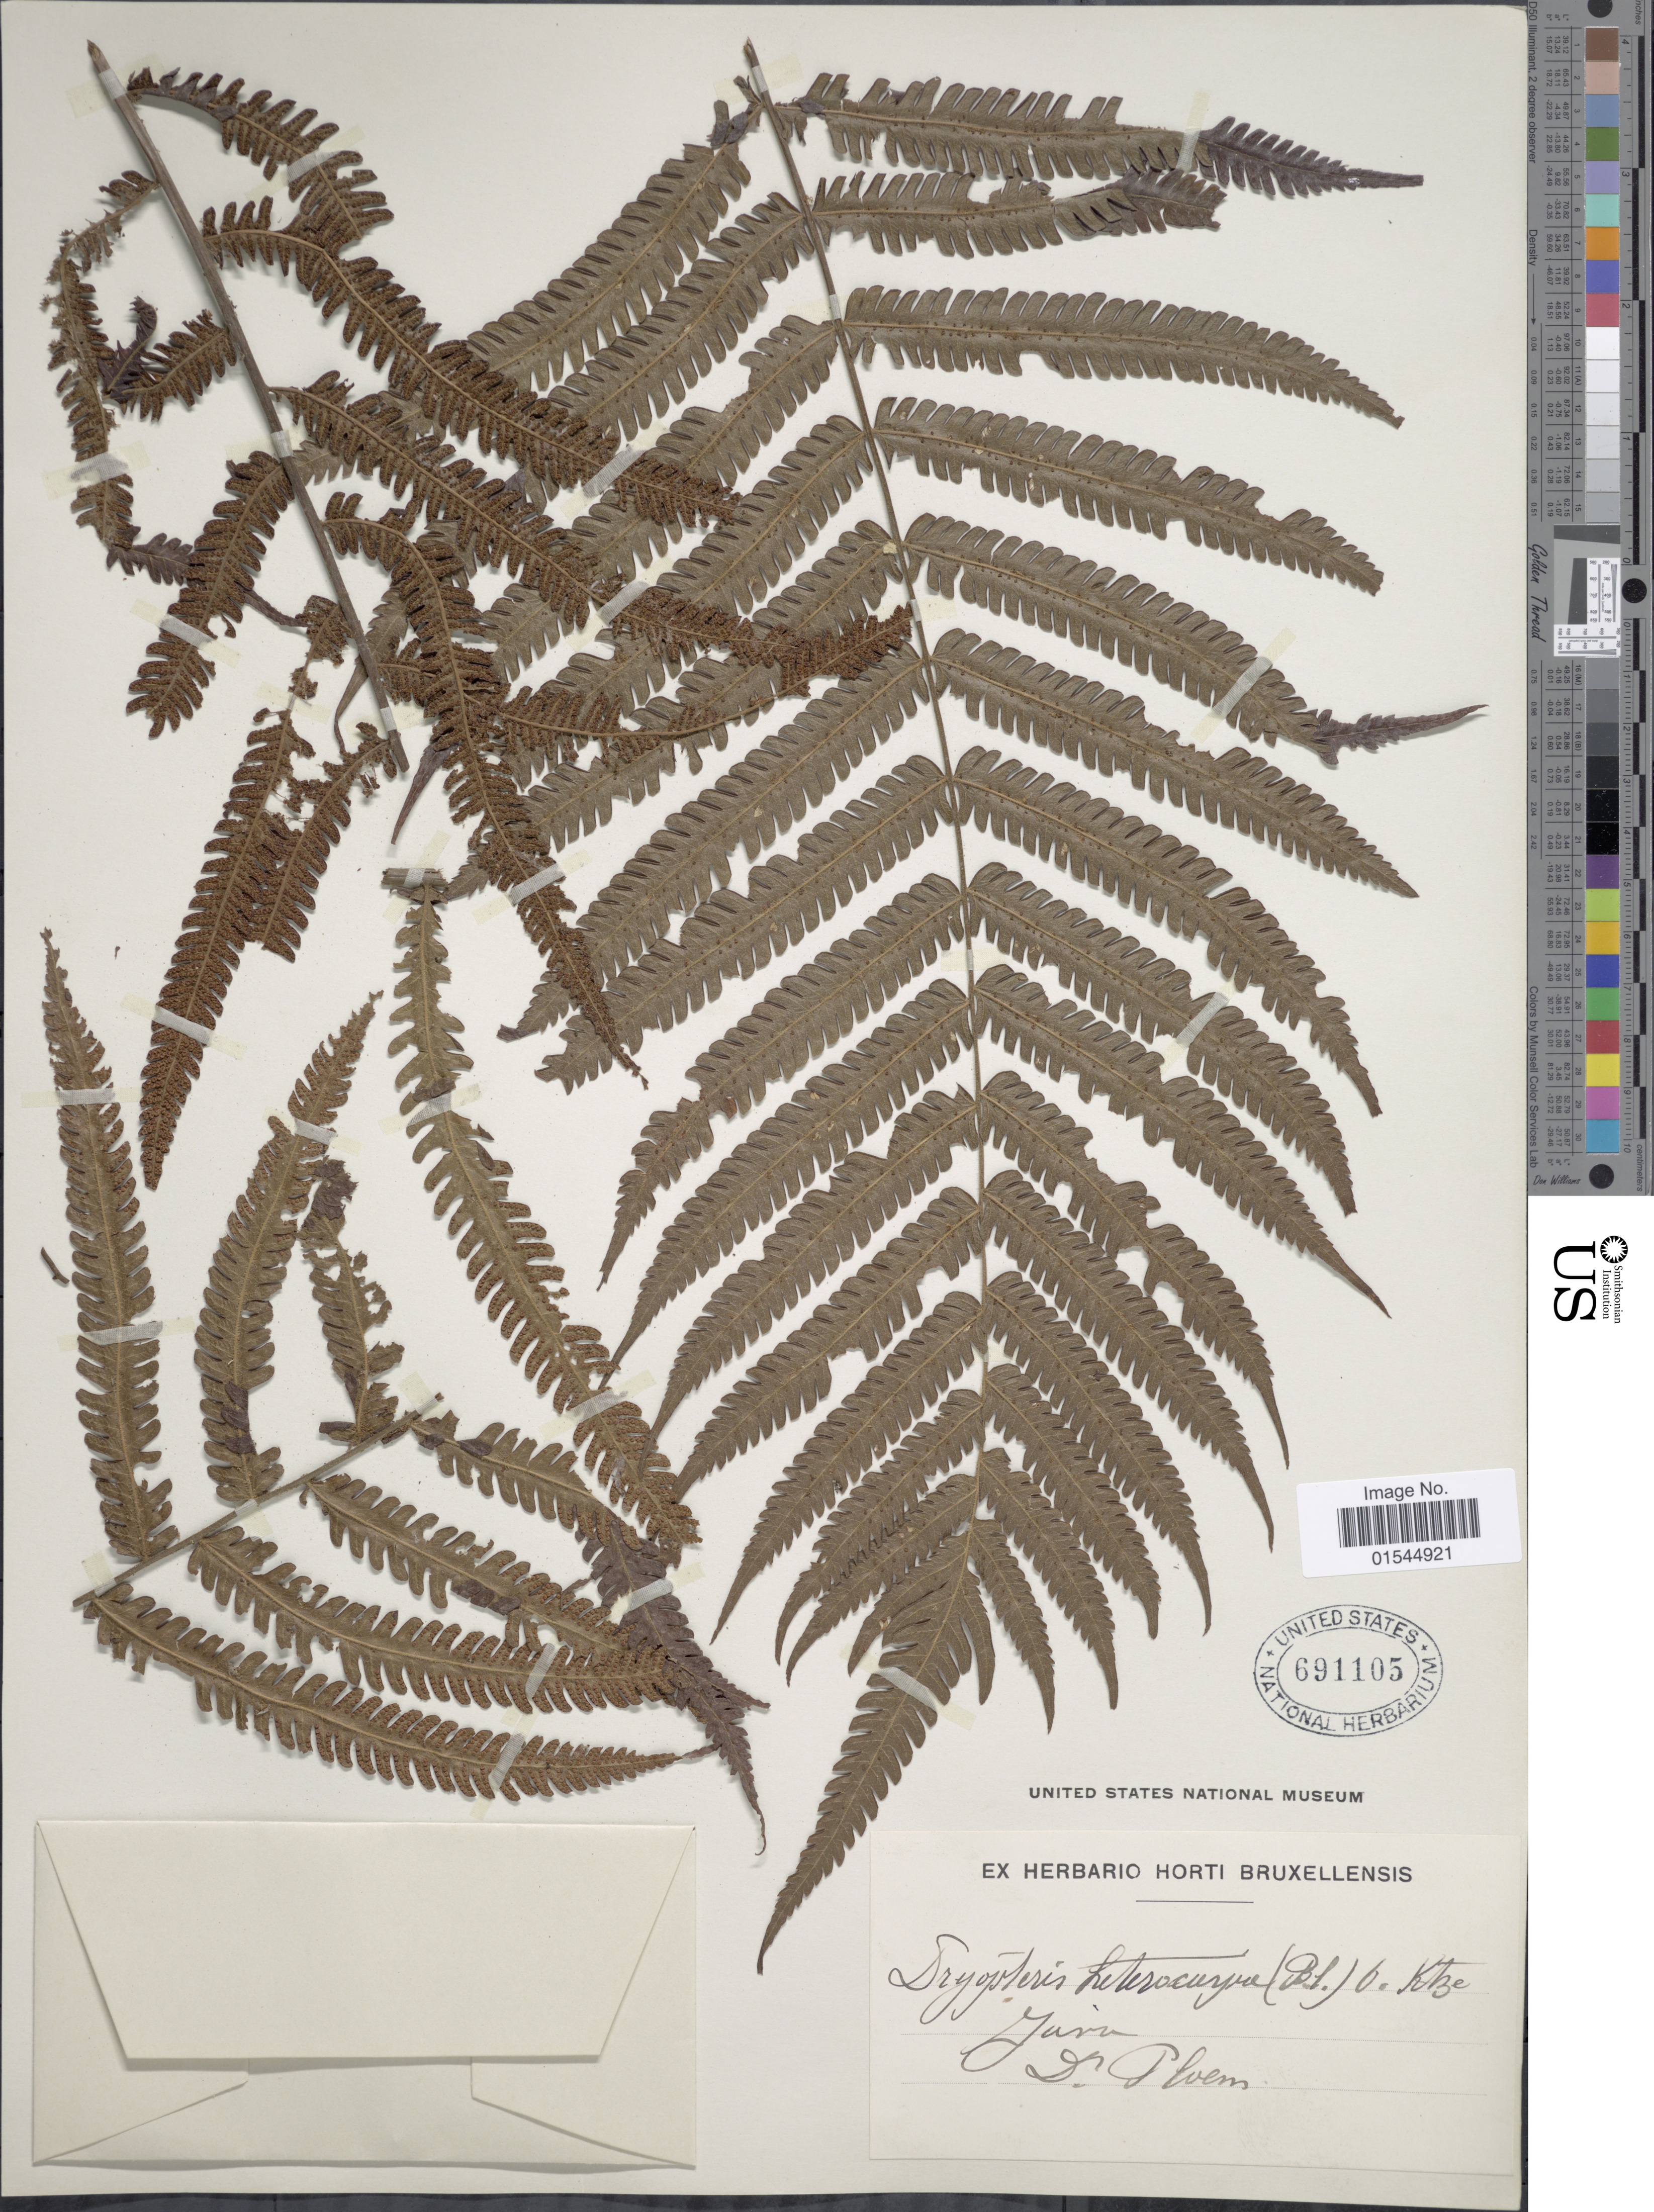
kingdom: Plantae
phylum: Tracheophyta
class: Polypodiopsida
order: Polypodiales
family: Thelypteridaceae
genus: Sphaerostephanos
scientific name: Sphaerostephanos heterocarpus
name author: (Blume) Holttum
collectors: -. Ploem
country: Indonesia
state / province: Java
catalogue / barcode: US 691105